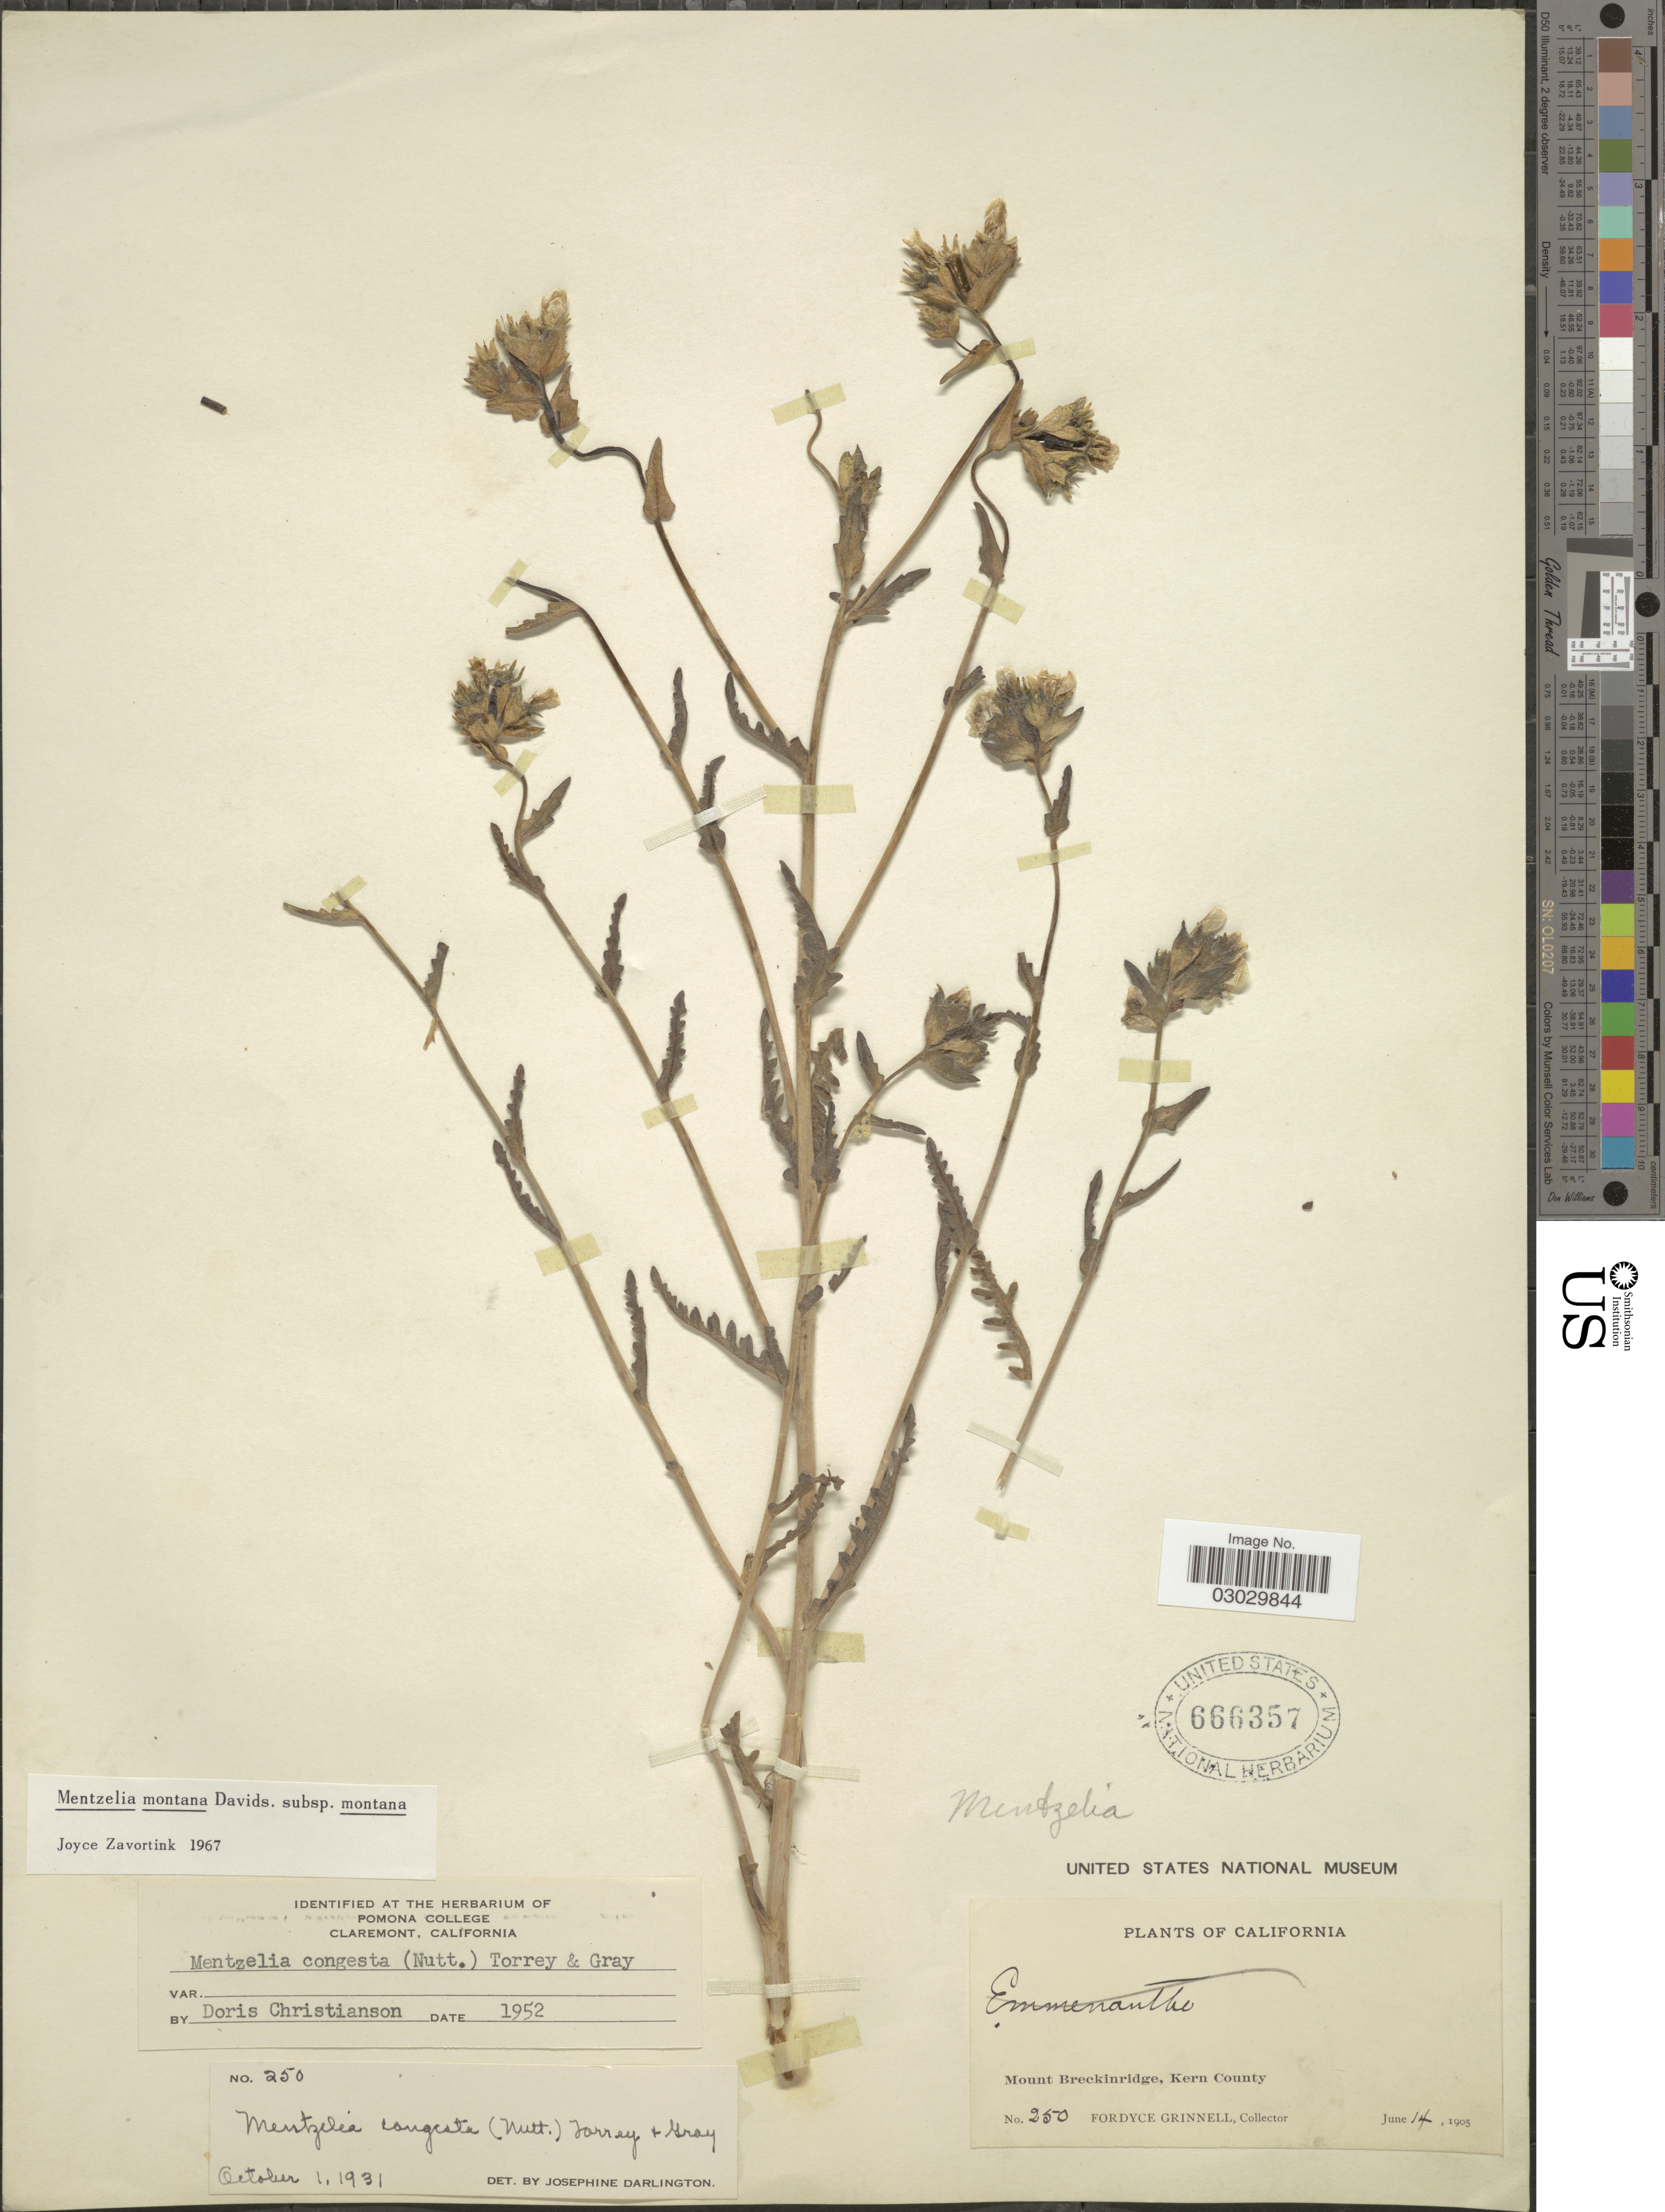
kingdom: Plantae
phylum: Tracheophyta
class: Magnoliopsida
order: Cornales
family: Loasaceae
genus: Mentzelia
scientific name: Mentzelia montana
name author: (Davidson) Davidson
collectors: F. Grinnell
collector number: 250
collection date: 1905-06-14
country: United States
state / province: California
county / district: Kern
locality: Mount Breckinridge, Kern County.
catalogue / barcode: US 666357